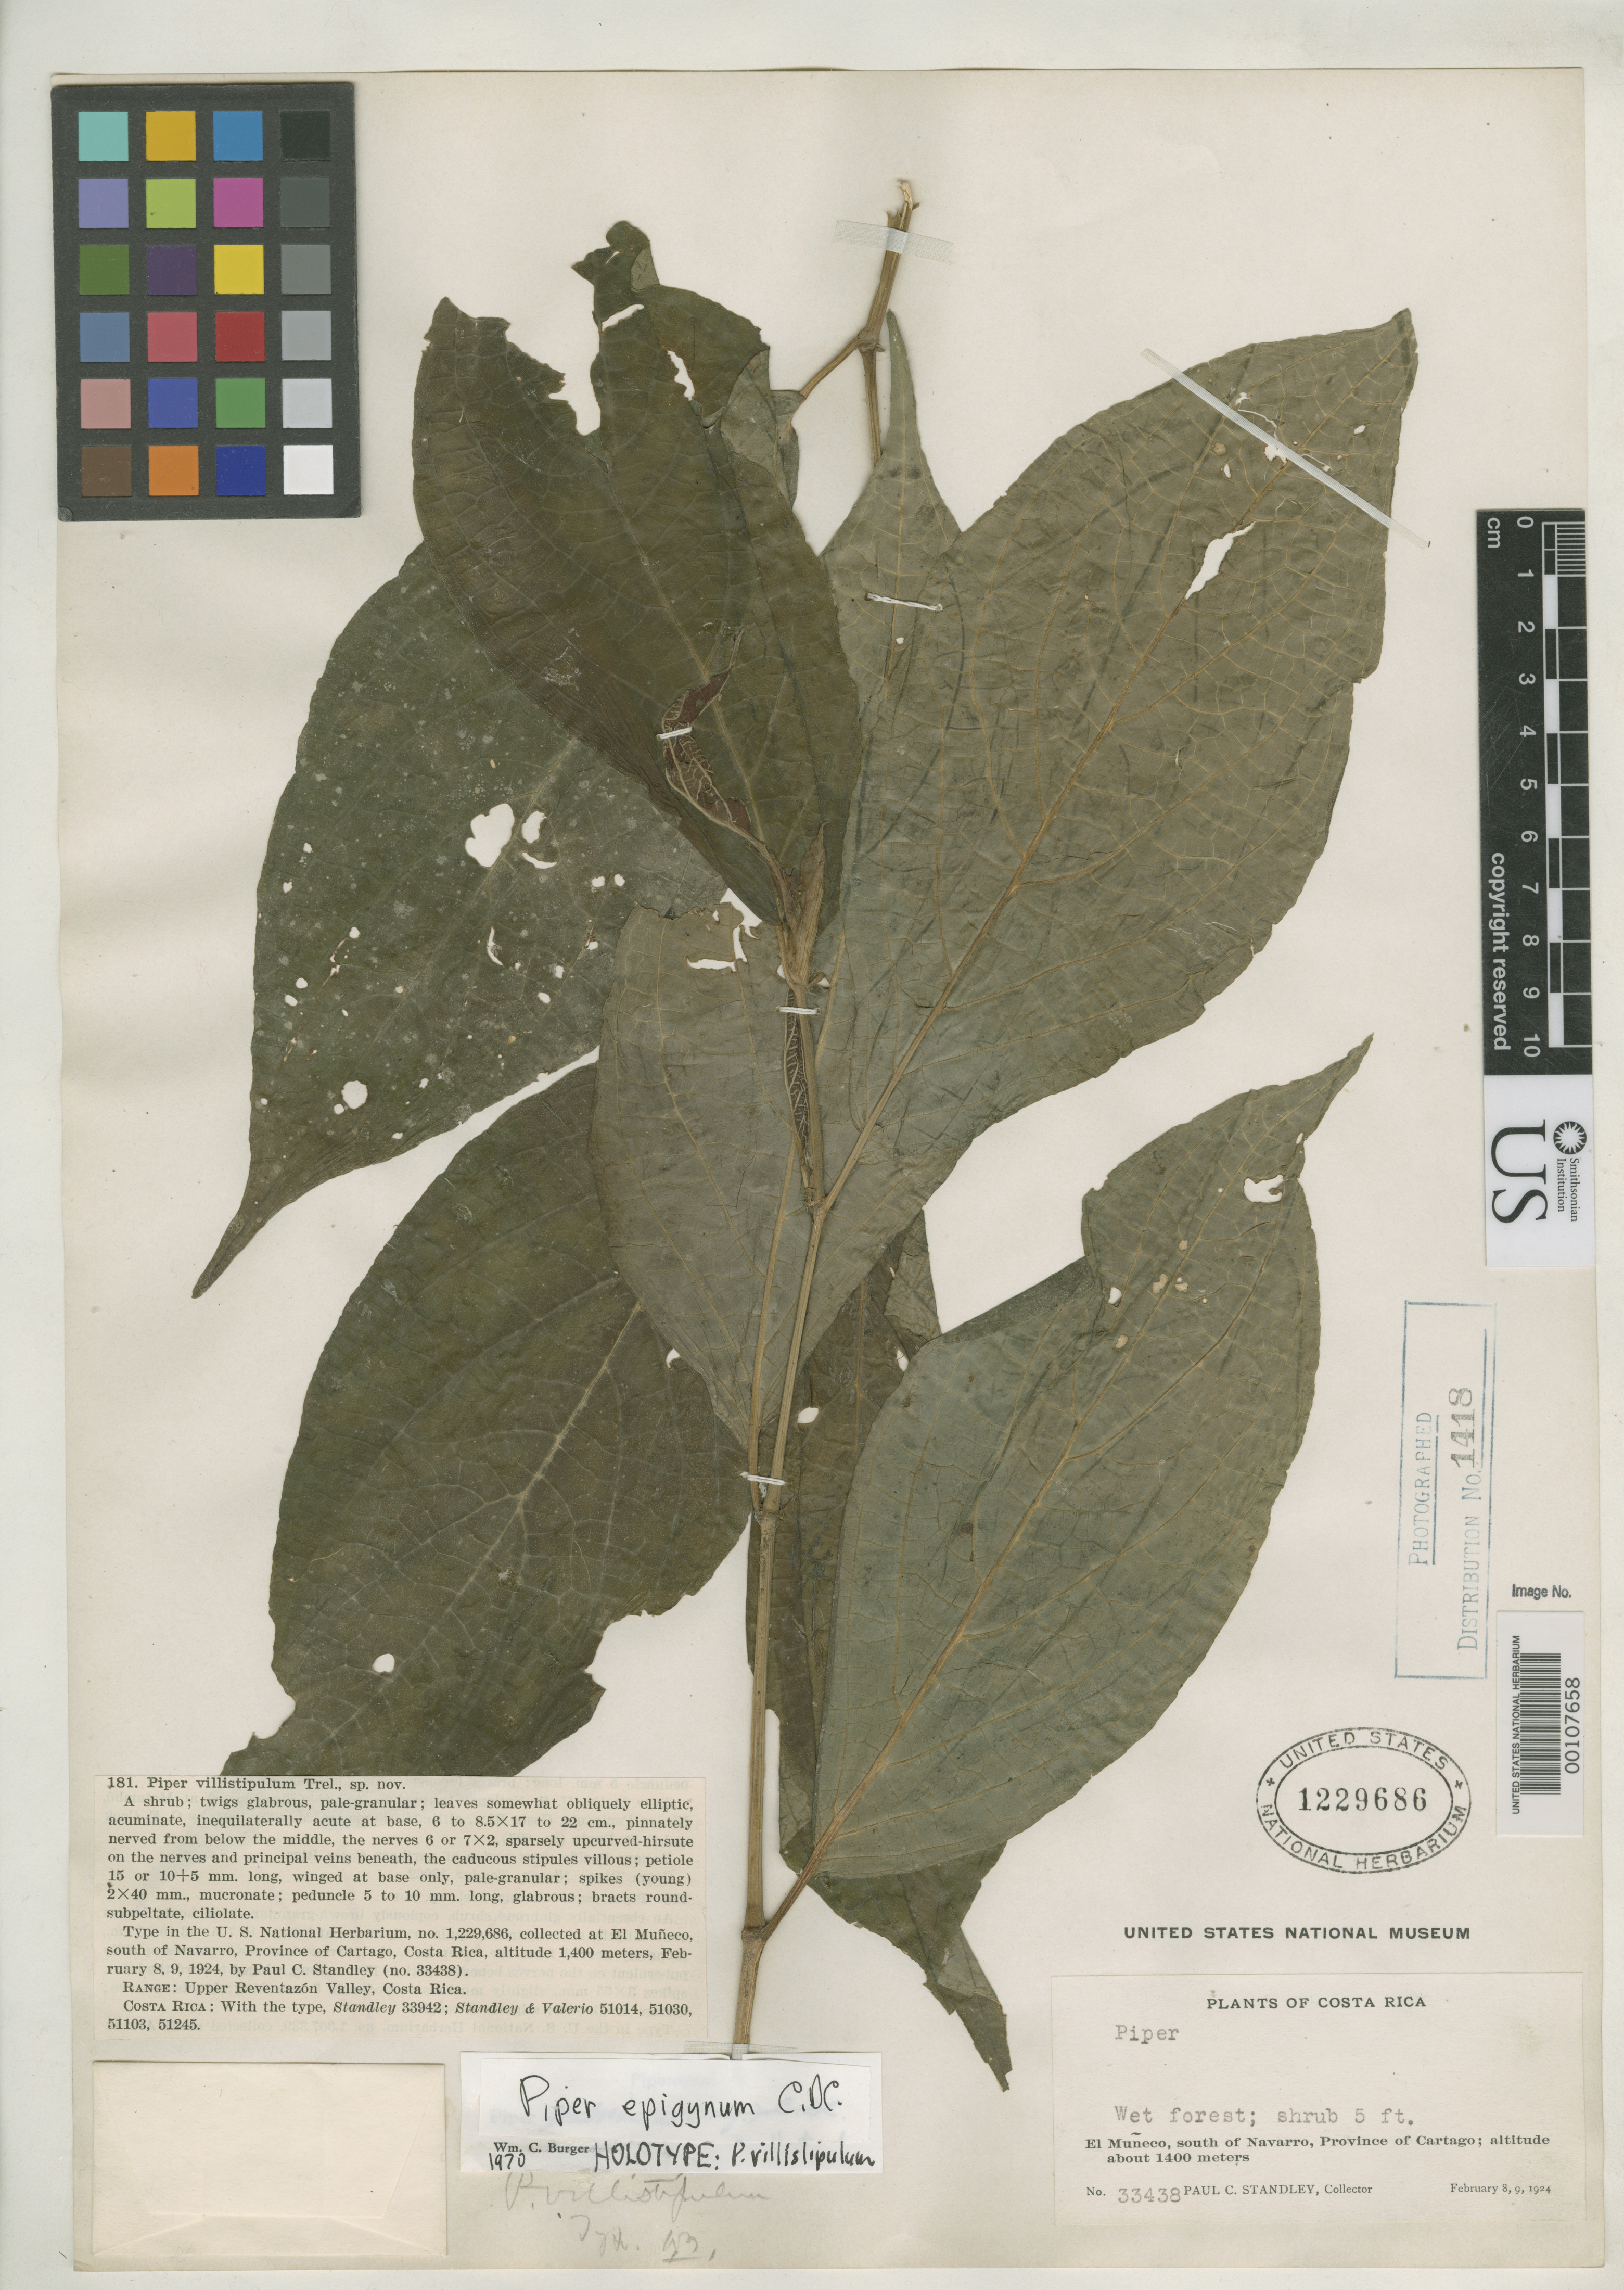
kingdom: Plantae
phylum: Tracheophyta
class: Magnoliopsida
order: Piperales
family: Piperaceae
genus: Piper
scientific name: Piper villistipulum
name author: Trel.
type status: Holotype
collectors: P. C. Standley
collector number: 33438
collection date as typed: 08 Feb 1924 to 09 Feb 1924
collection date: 1924-02-08/1924-02-09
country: Costa Rica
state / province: Cartago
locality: El Muneco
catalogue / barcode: US 1229686